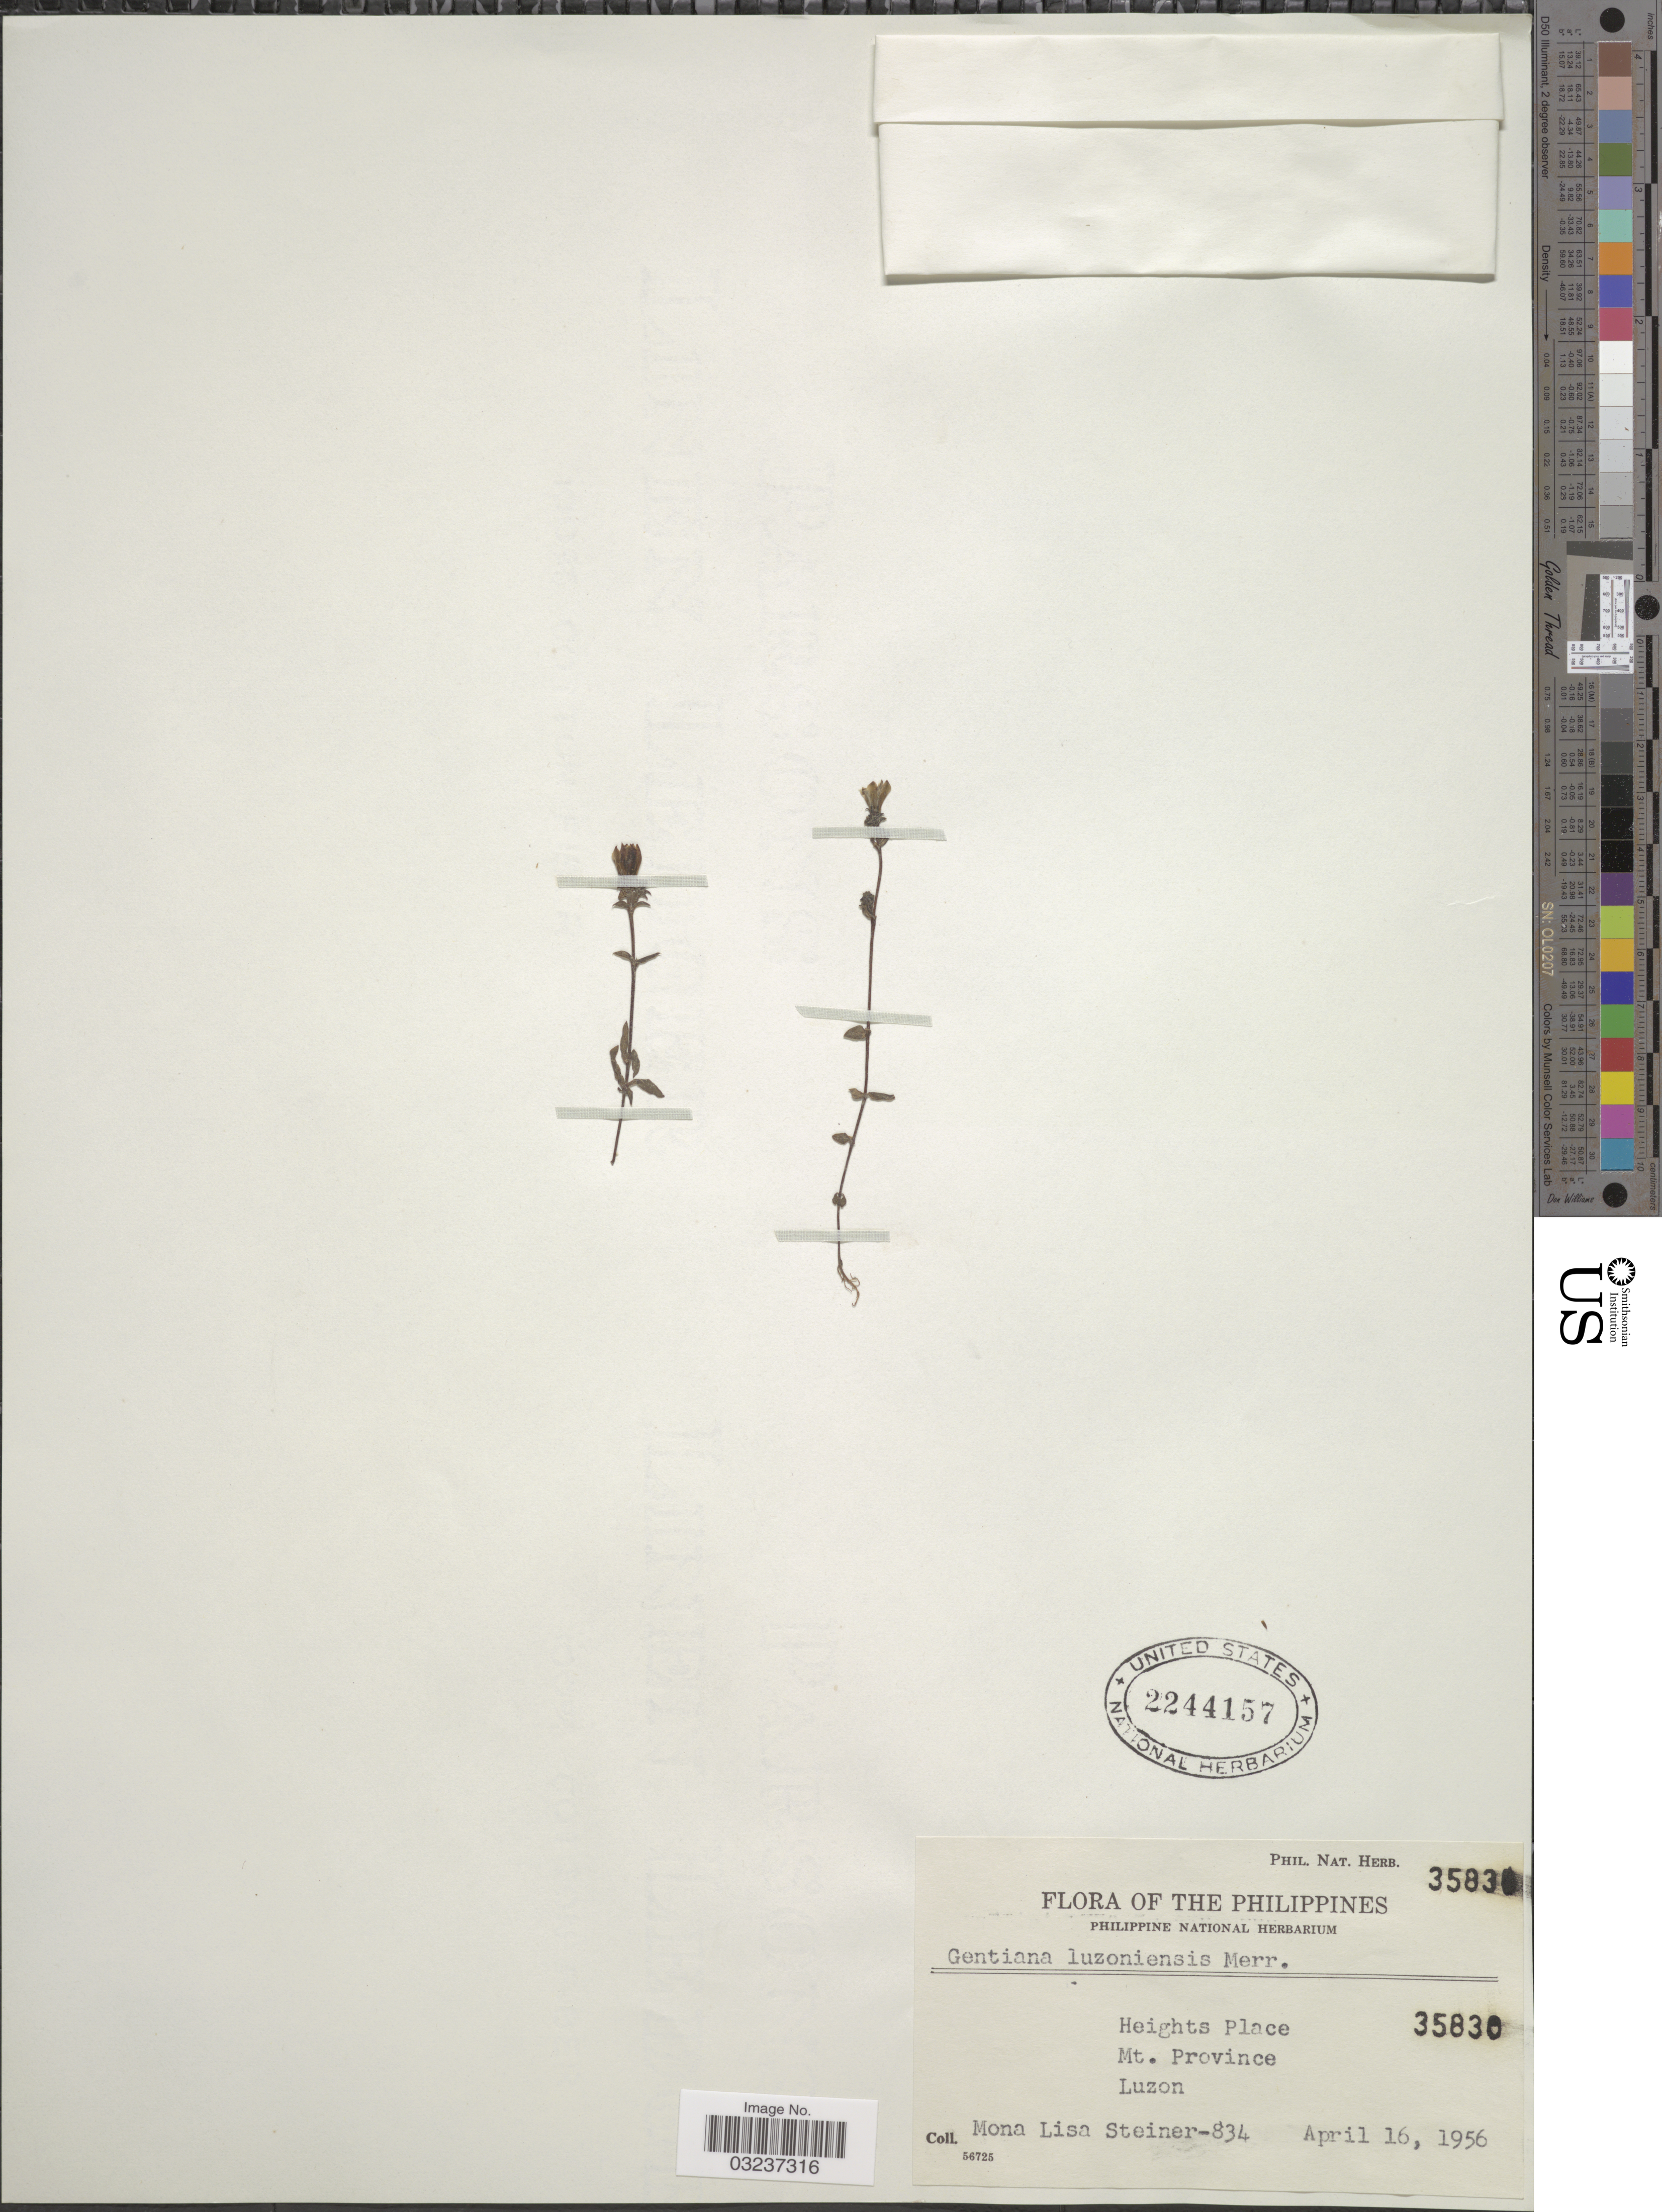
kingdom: Plantae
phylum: Tracheophyta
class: Magnoliopsida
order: Gentianales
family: Gentianaceae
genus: Gentiana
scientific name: Gentiana luzoniensis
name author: Merr.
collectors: M. Steiner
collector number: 834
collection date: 1956-04-16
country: Philippines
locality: Heights Place. Mt. Province. Luzon.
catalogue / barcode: US 2244157